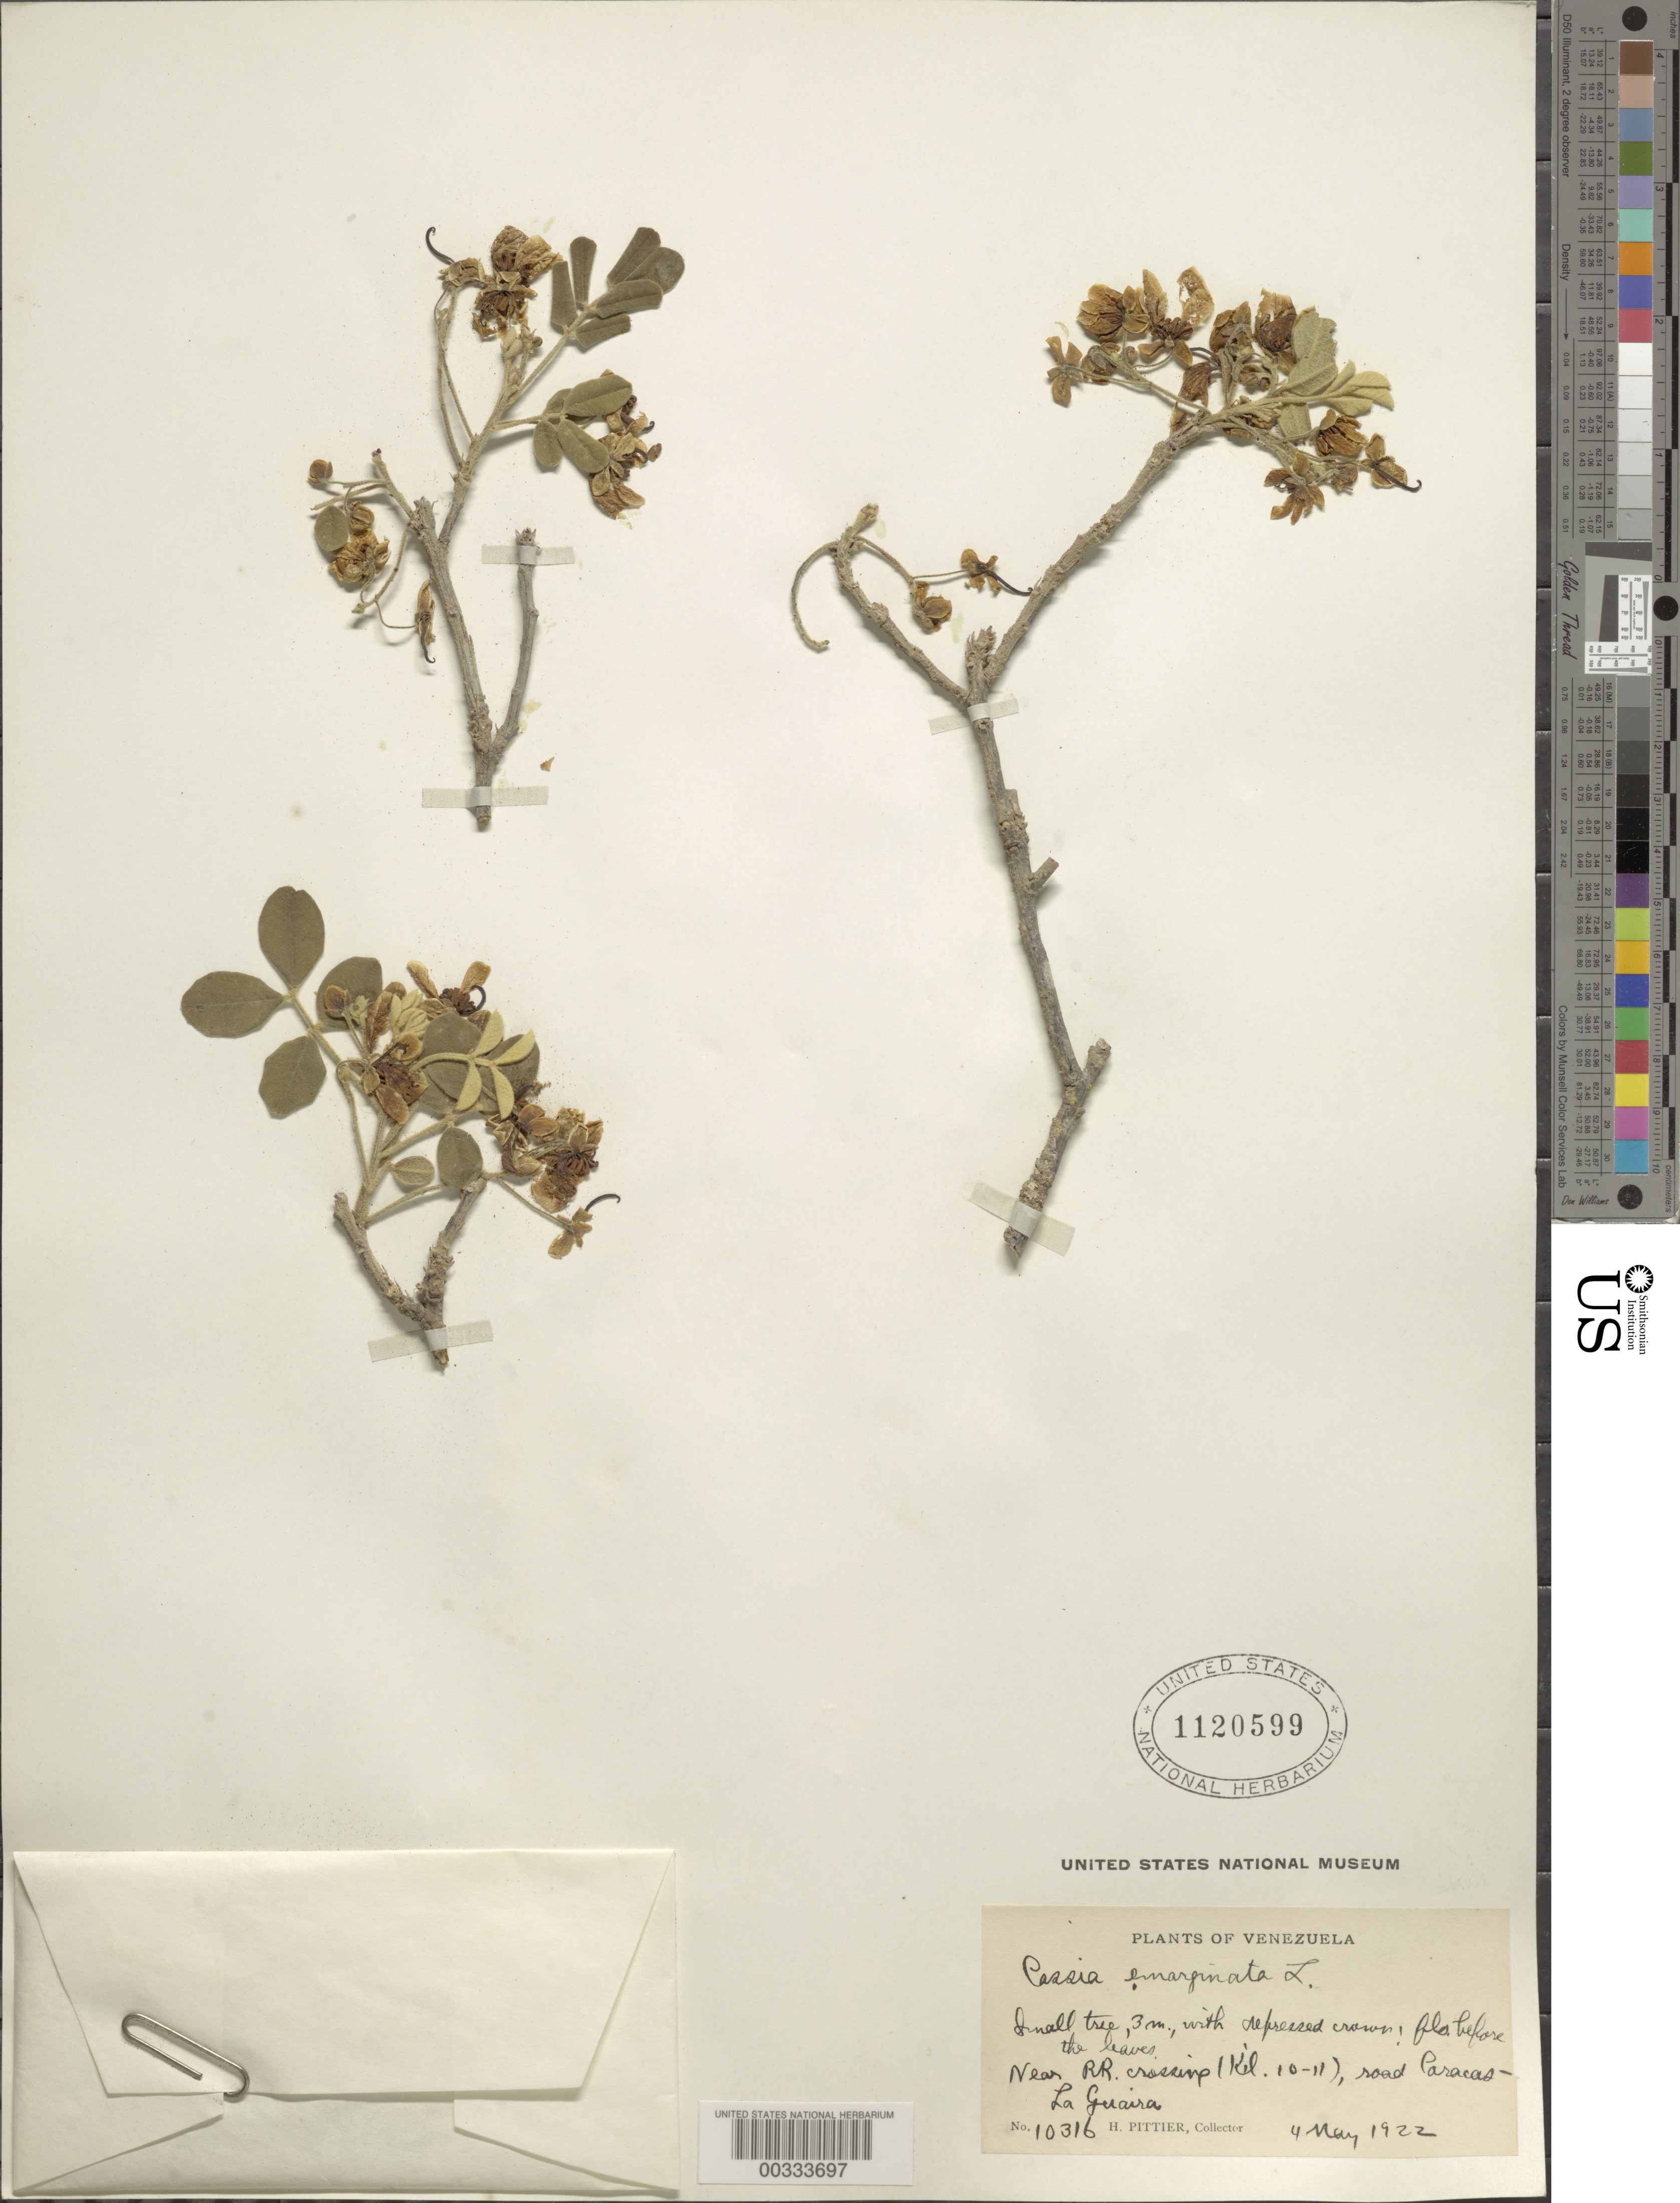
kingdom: Plantae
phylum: Tracheophyta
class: Magnoliopsida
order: Fabales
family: Fabaceae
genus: Senna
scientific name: Senna atomaria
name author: (L.) H.S. Irwin & Barneby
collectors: H. F. Pittier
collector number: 10316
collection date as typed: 04 May 1922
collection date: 1922-05-04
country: Venezuela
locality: Near r.r. crossings, km 10-11, road paracas-la guaira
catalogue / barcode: US 1120599